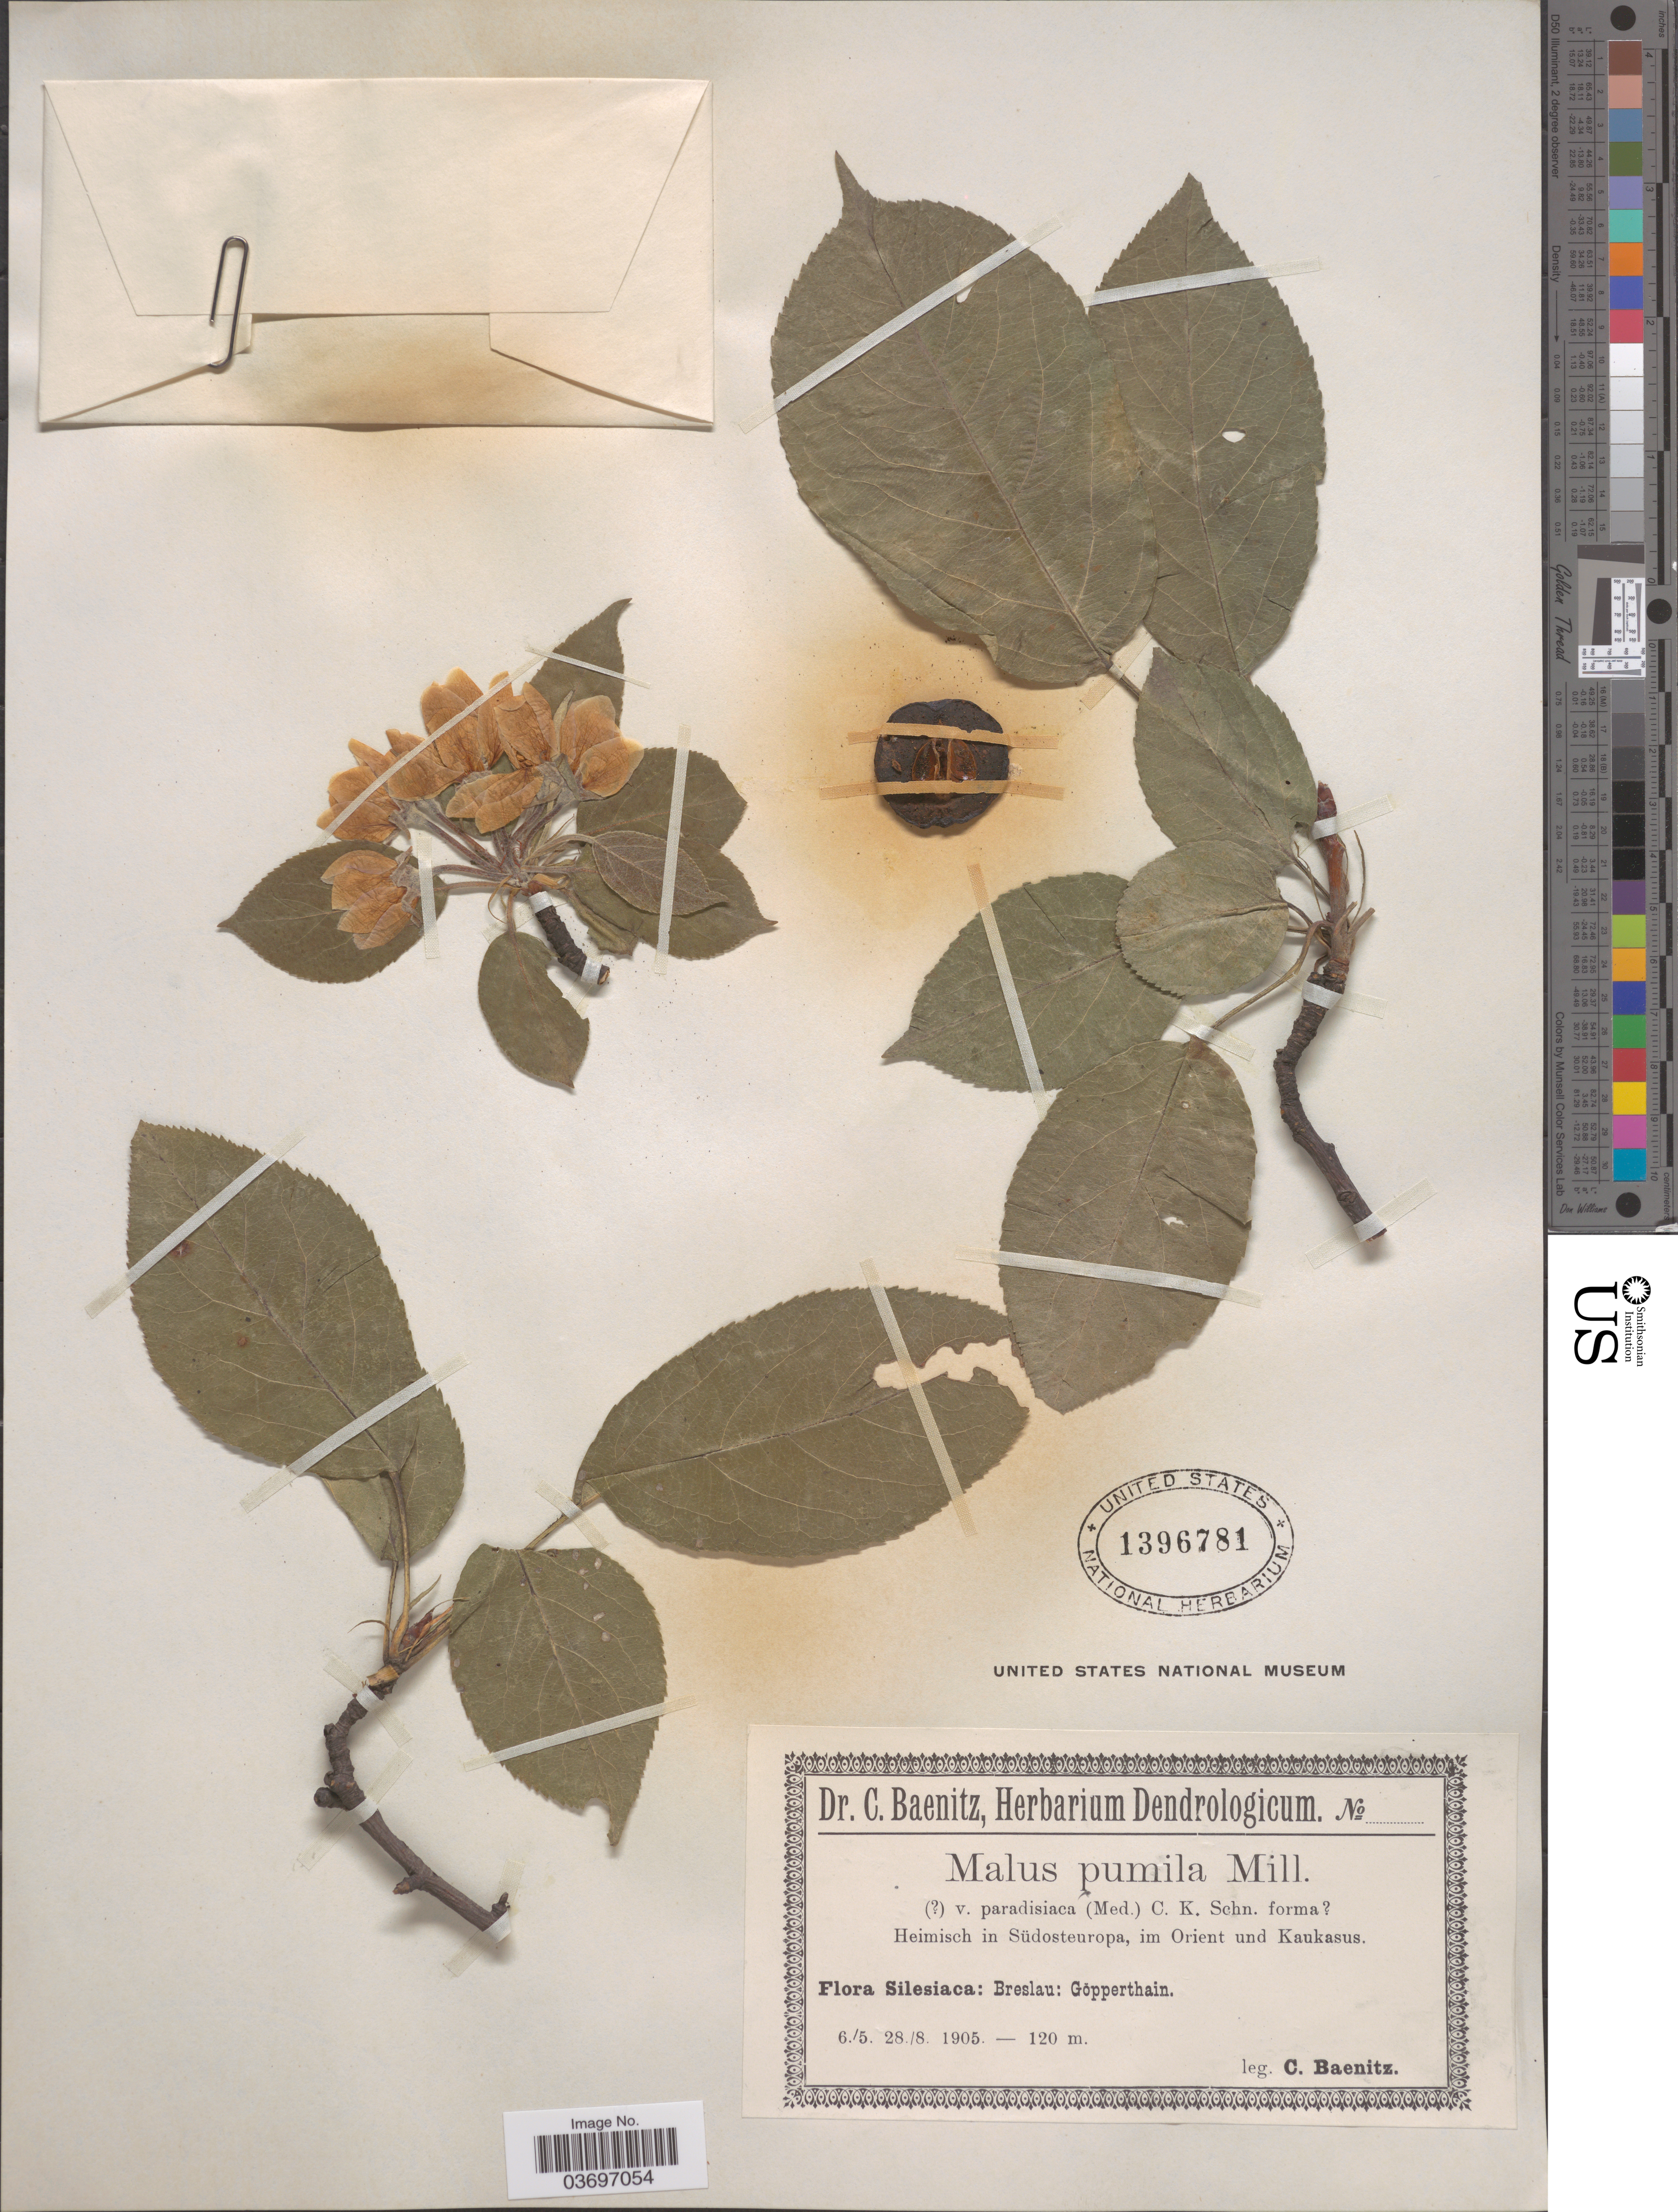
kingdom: Plantae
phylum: Tracheophyta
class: Magnoliopsida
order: Rosales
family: Rosaceae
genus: Malus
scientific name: Malus pumila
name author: Mill.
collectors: C. G. Baenitz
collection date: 1905-05-06/1905-08-28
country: Poland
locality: Silesiaca: Breslau: Göpperthain.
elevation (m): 120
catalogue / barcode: US 1396781